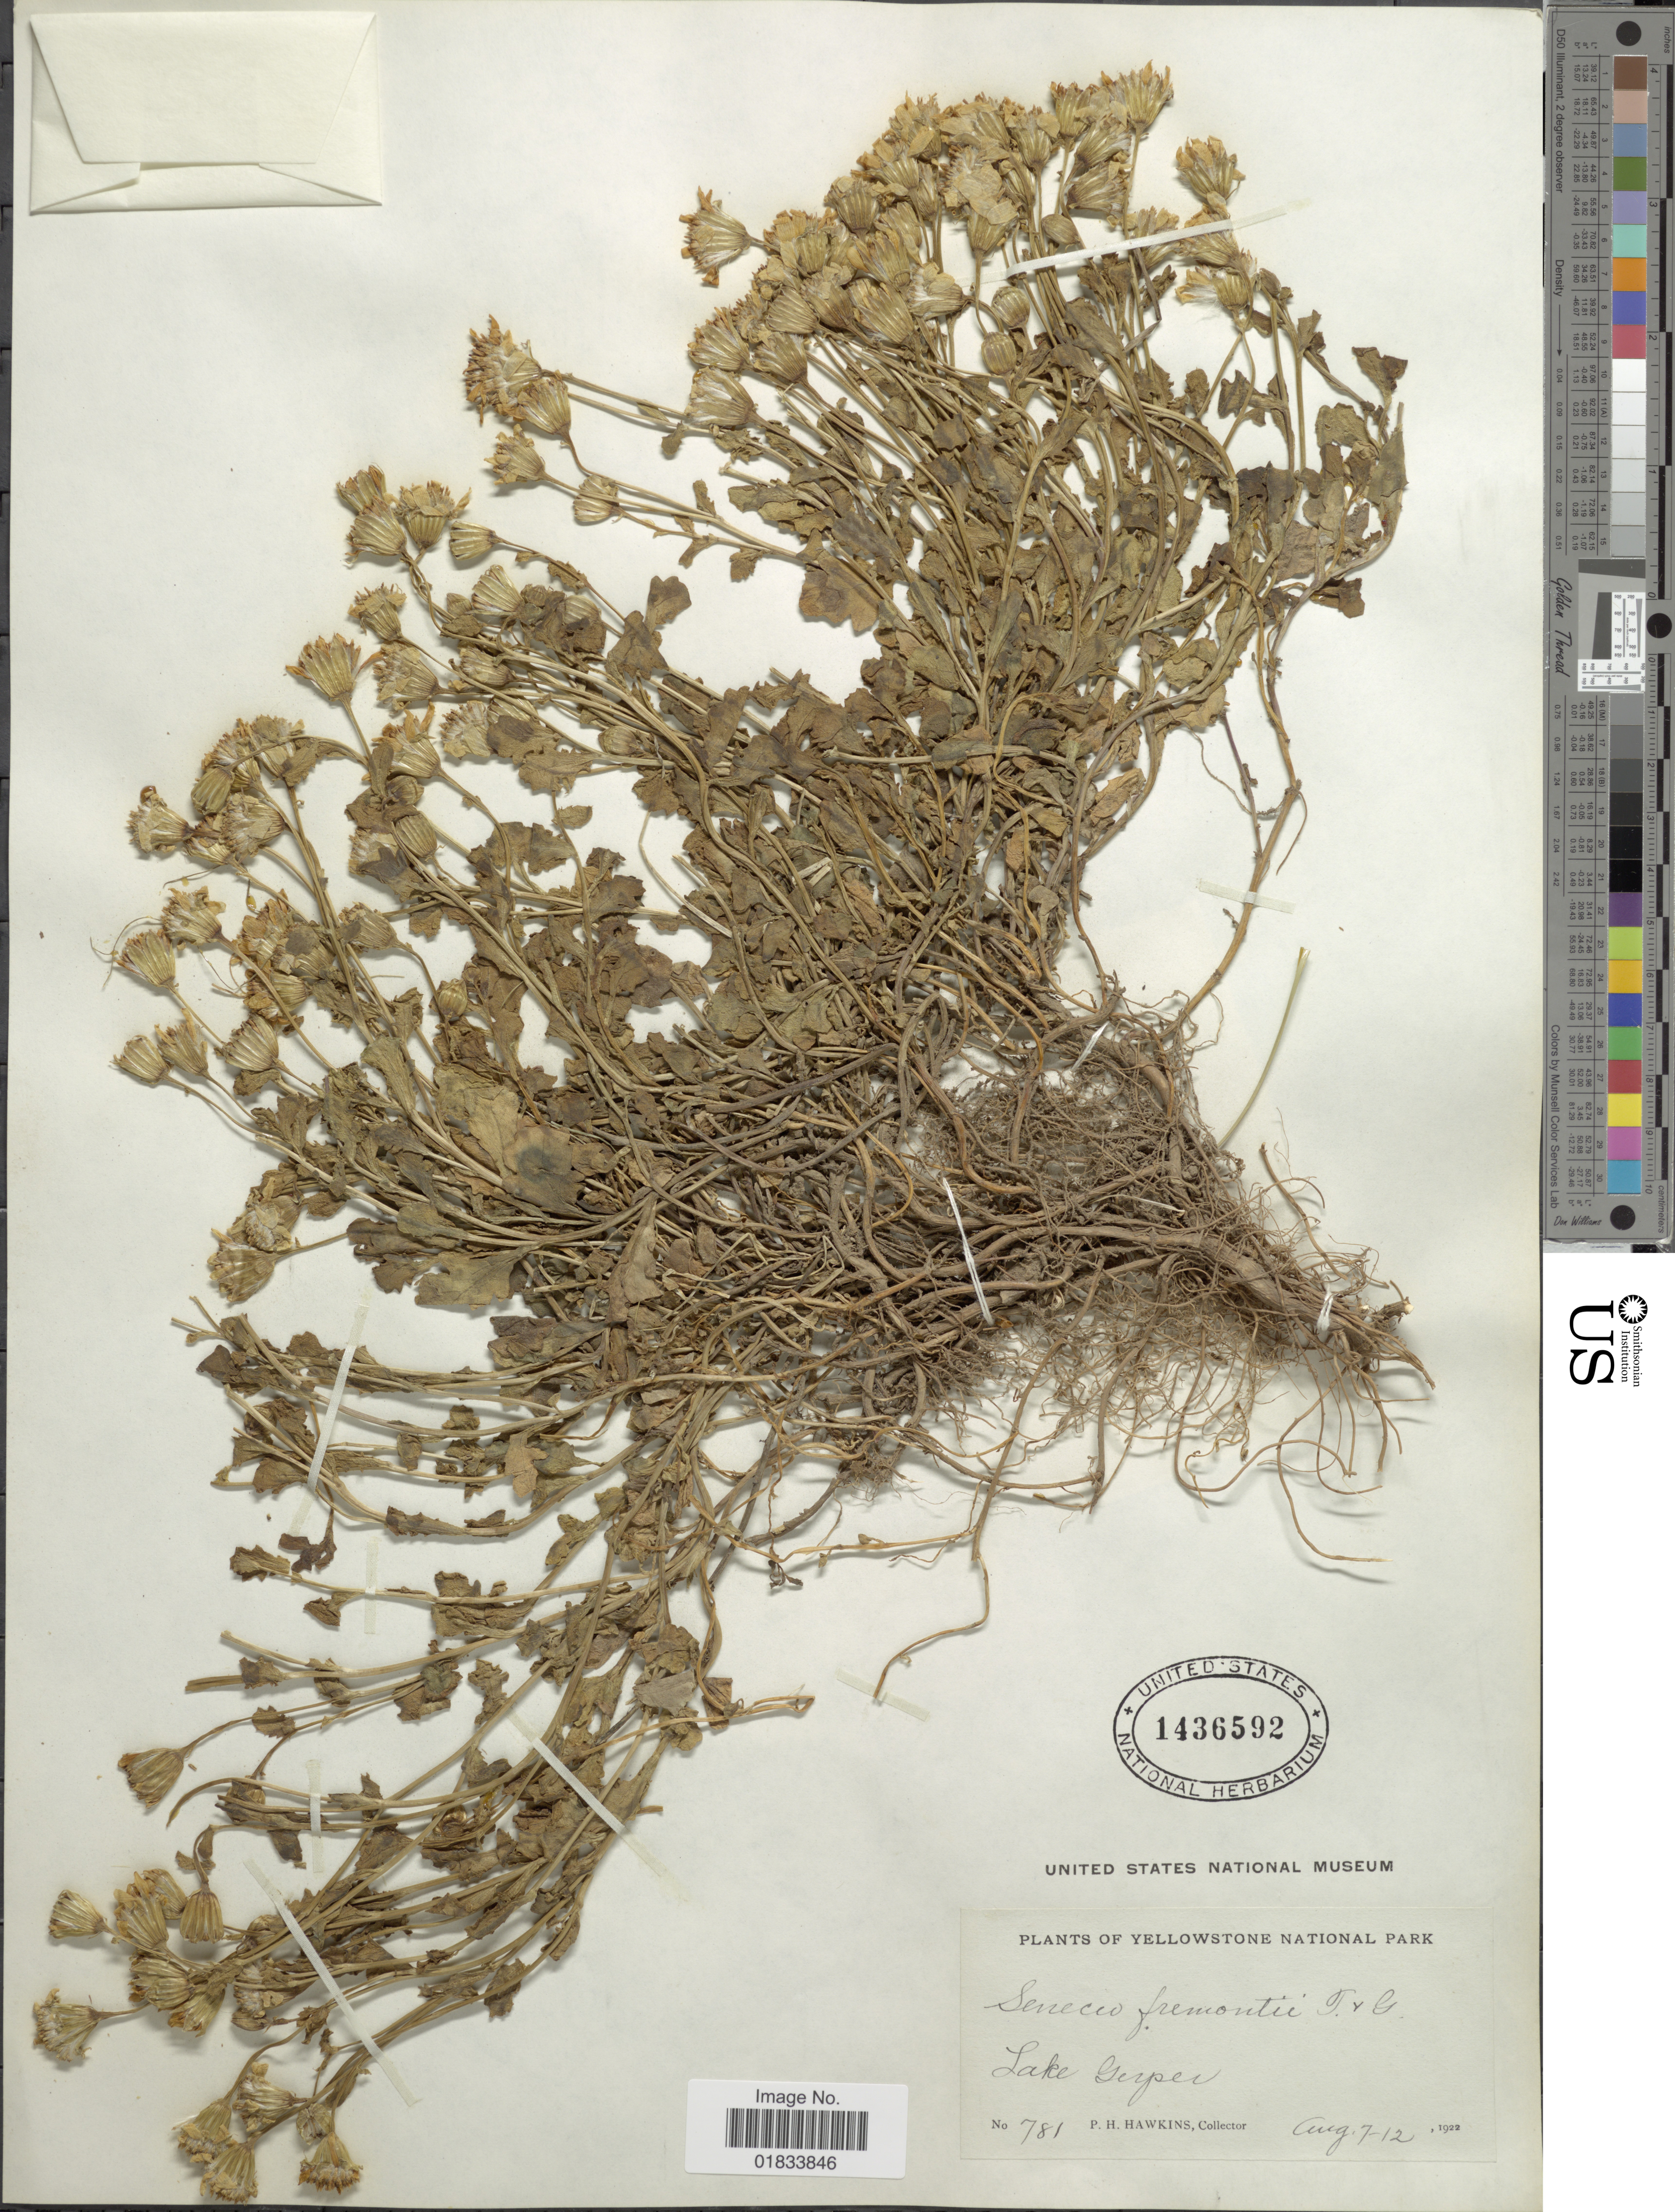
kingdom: Plantae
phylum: Tracheophyta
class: Magnoliopsida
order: Asterales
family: Asteraceae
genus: Senecio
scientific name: Senecio fremontii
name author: Torr. & A. Gray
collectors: P. Hawkins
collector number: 781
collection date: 1922-08-07/1922-08-12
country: United States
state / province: Wyoming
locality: Yellowstone National Park, Lake Geyser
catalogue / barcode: US 1436592